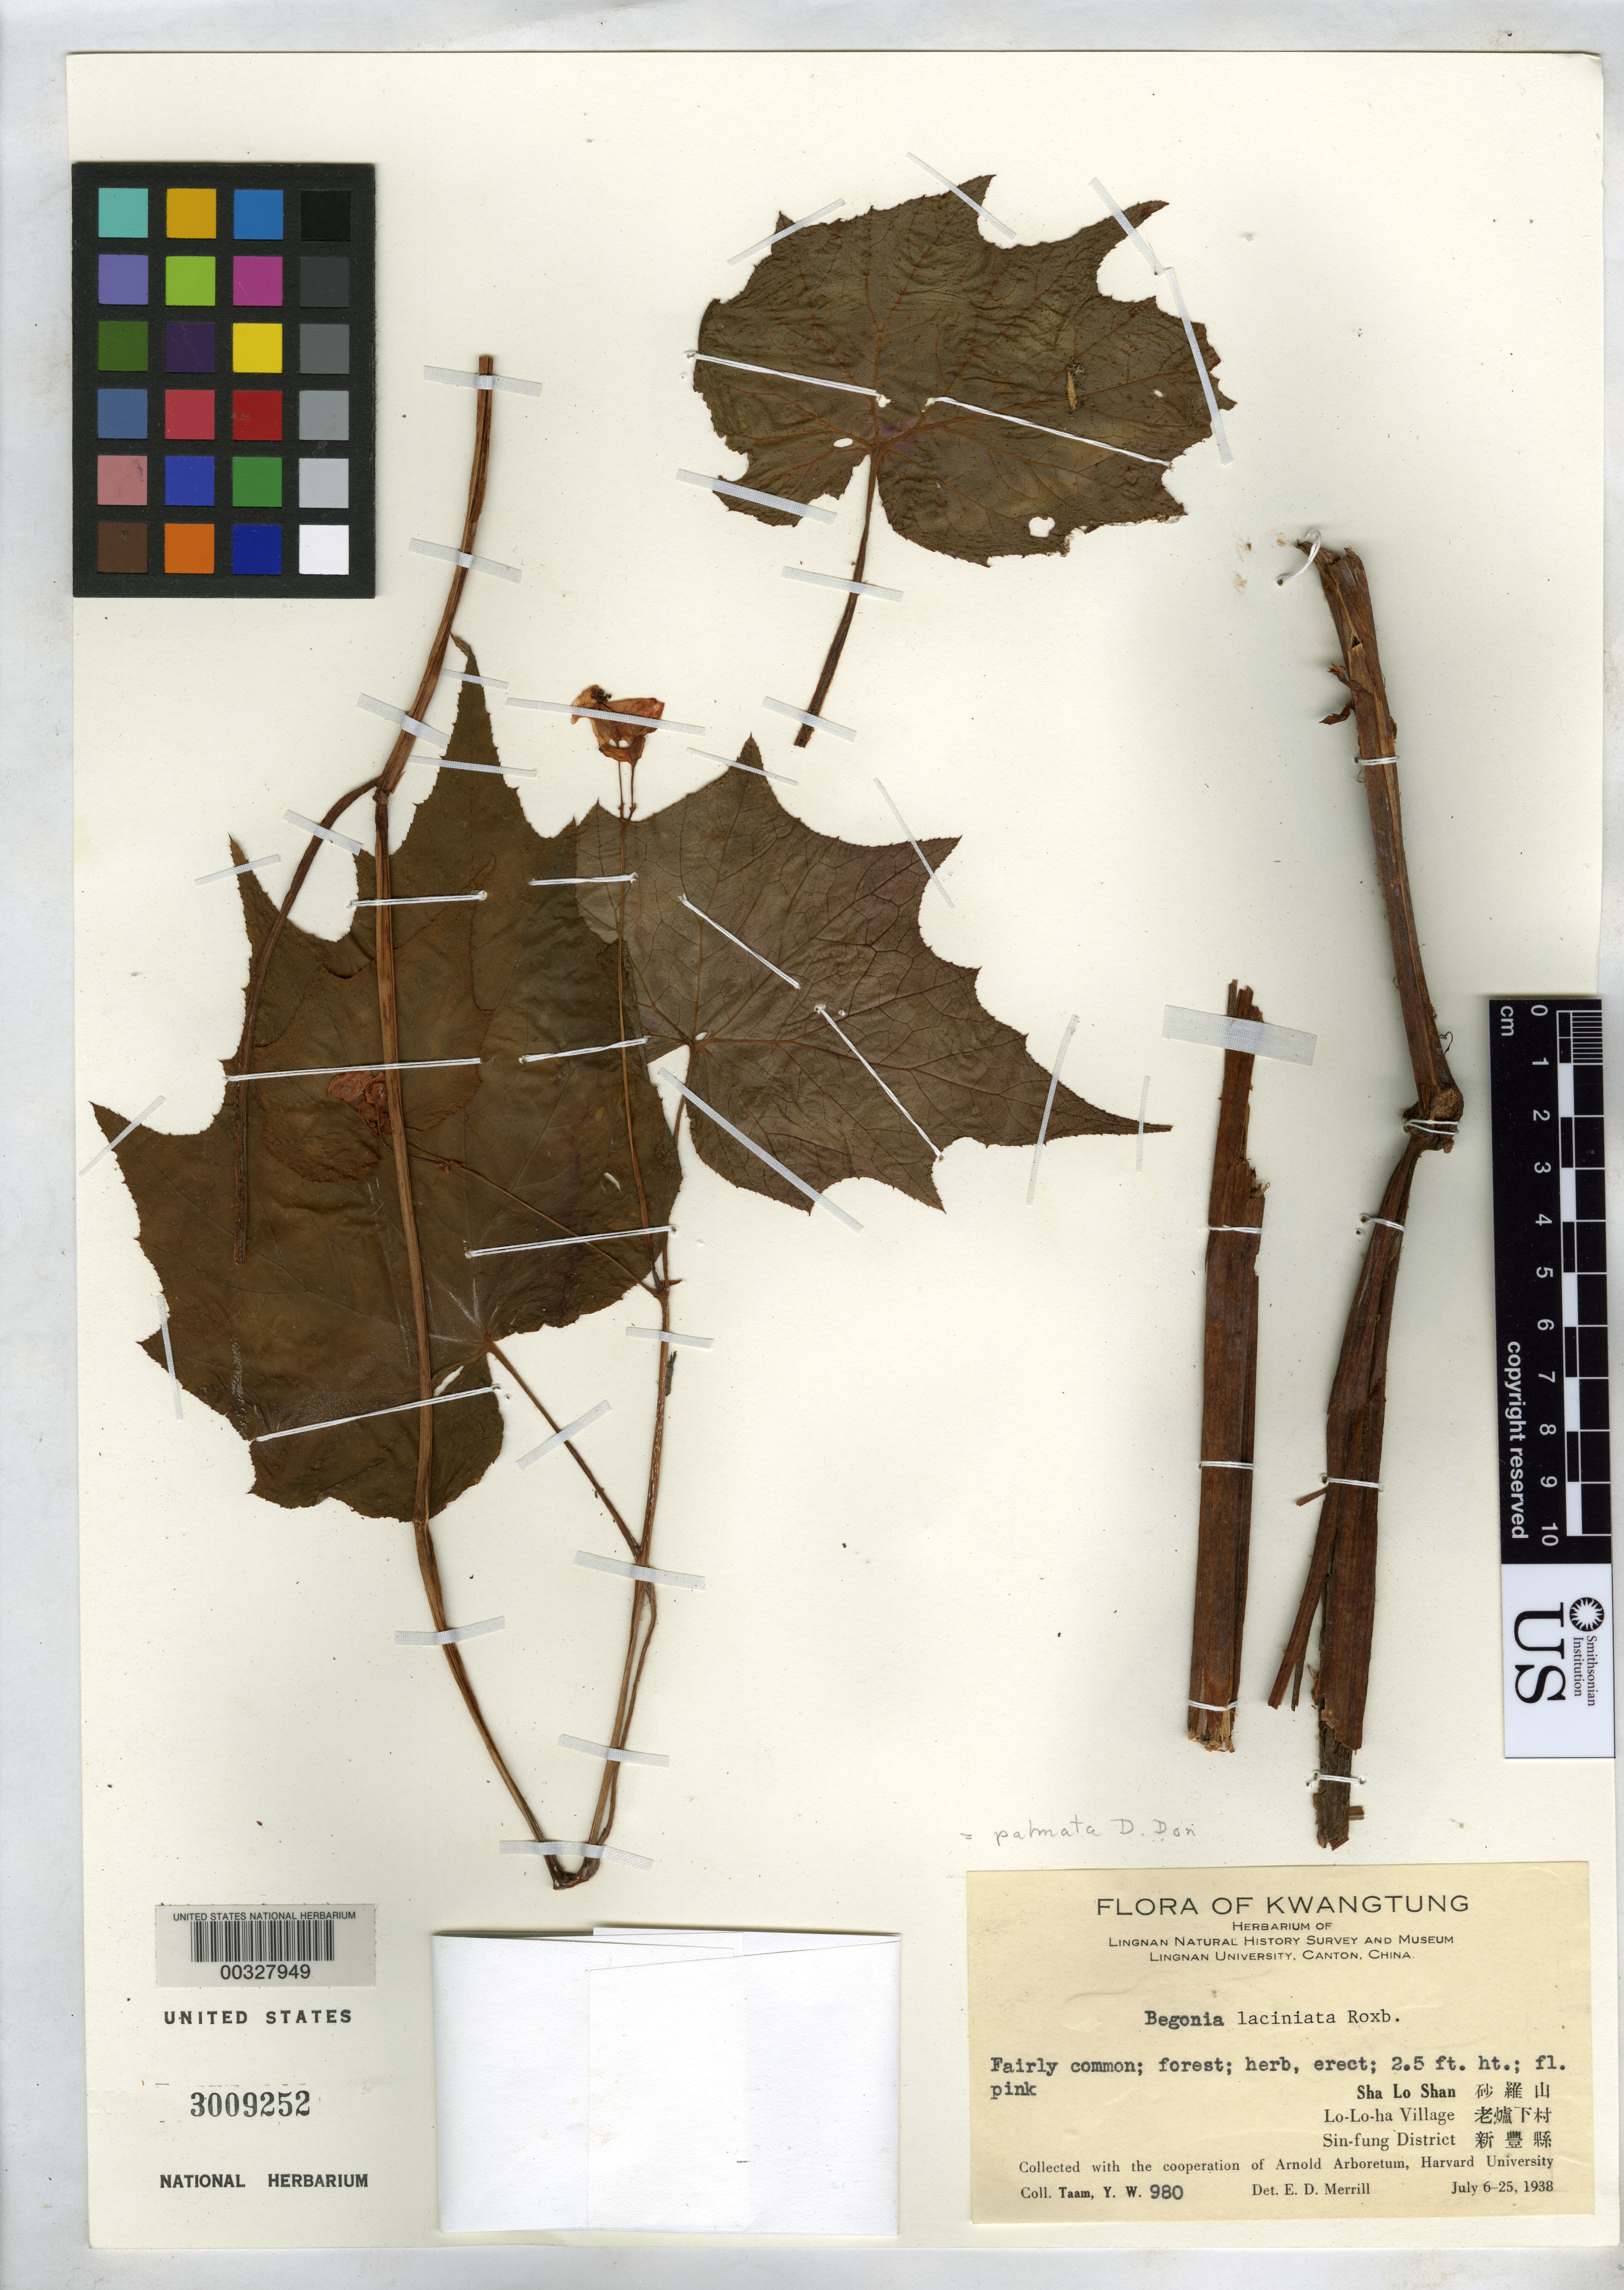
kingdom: Plantae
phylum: Tracheophyta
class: Magnoliopsida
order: Cucurbitales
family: Begoniaceae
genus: Begonia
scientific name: Begonia palmata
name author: D. Don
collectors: Y. W. Taam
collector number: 980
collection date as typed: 06 Jul 1938 to 25 Jul 1938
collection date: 1938-07-06/1938-07-25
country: China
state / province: Guangdong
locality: Sin fung dist., lo-lo-ha village, sha lo shan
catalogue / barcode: US 3009252